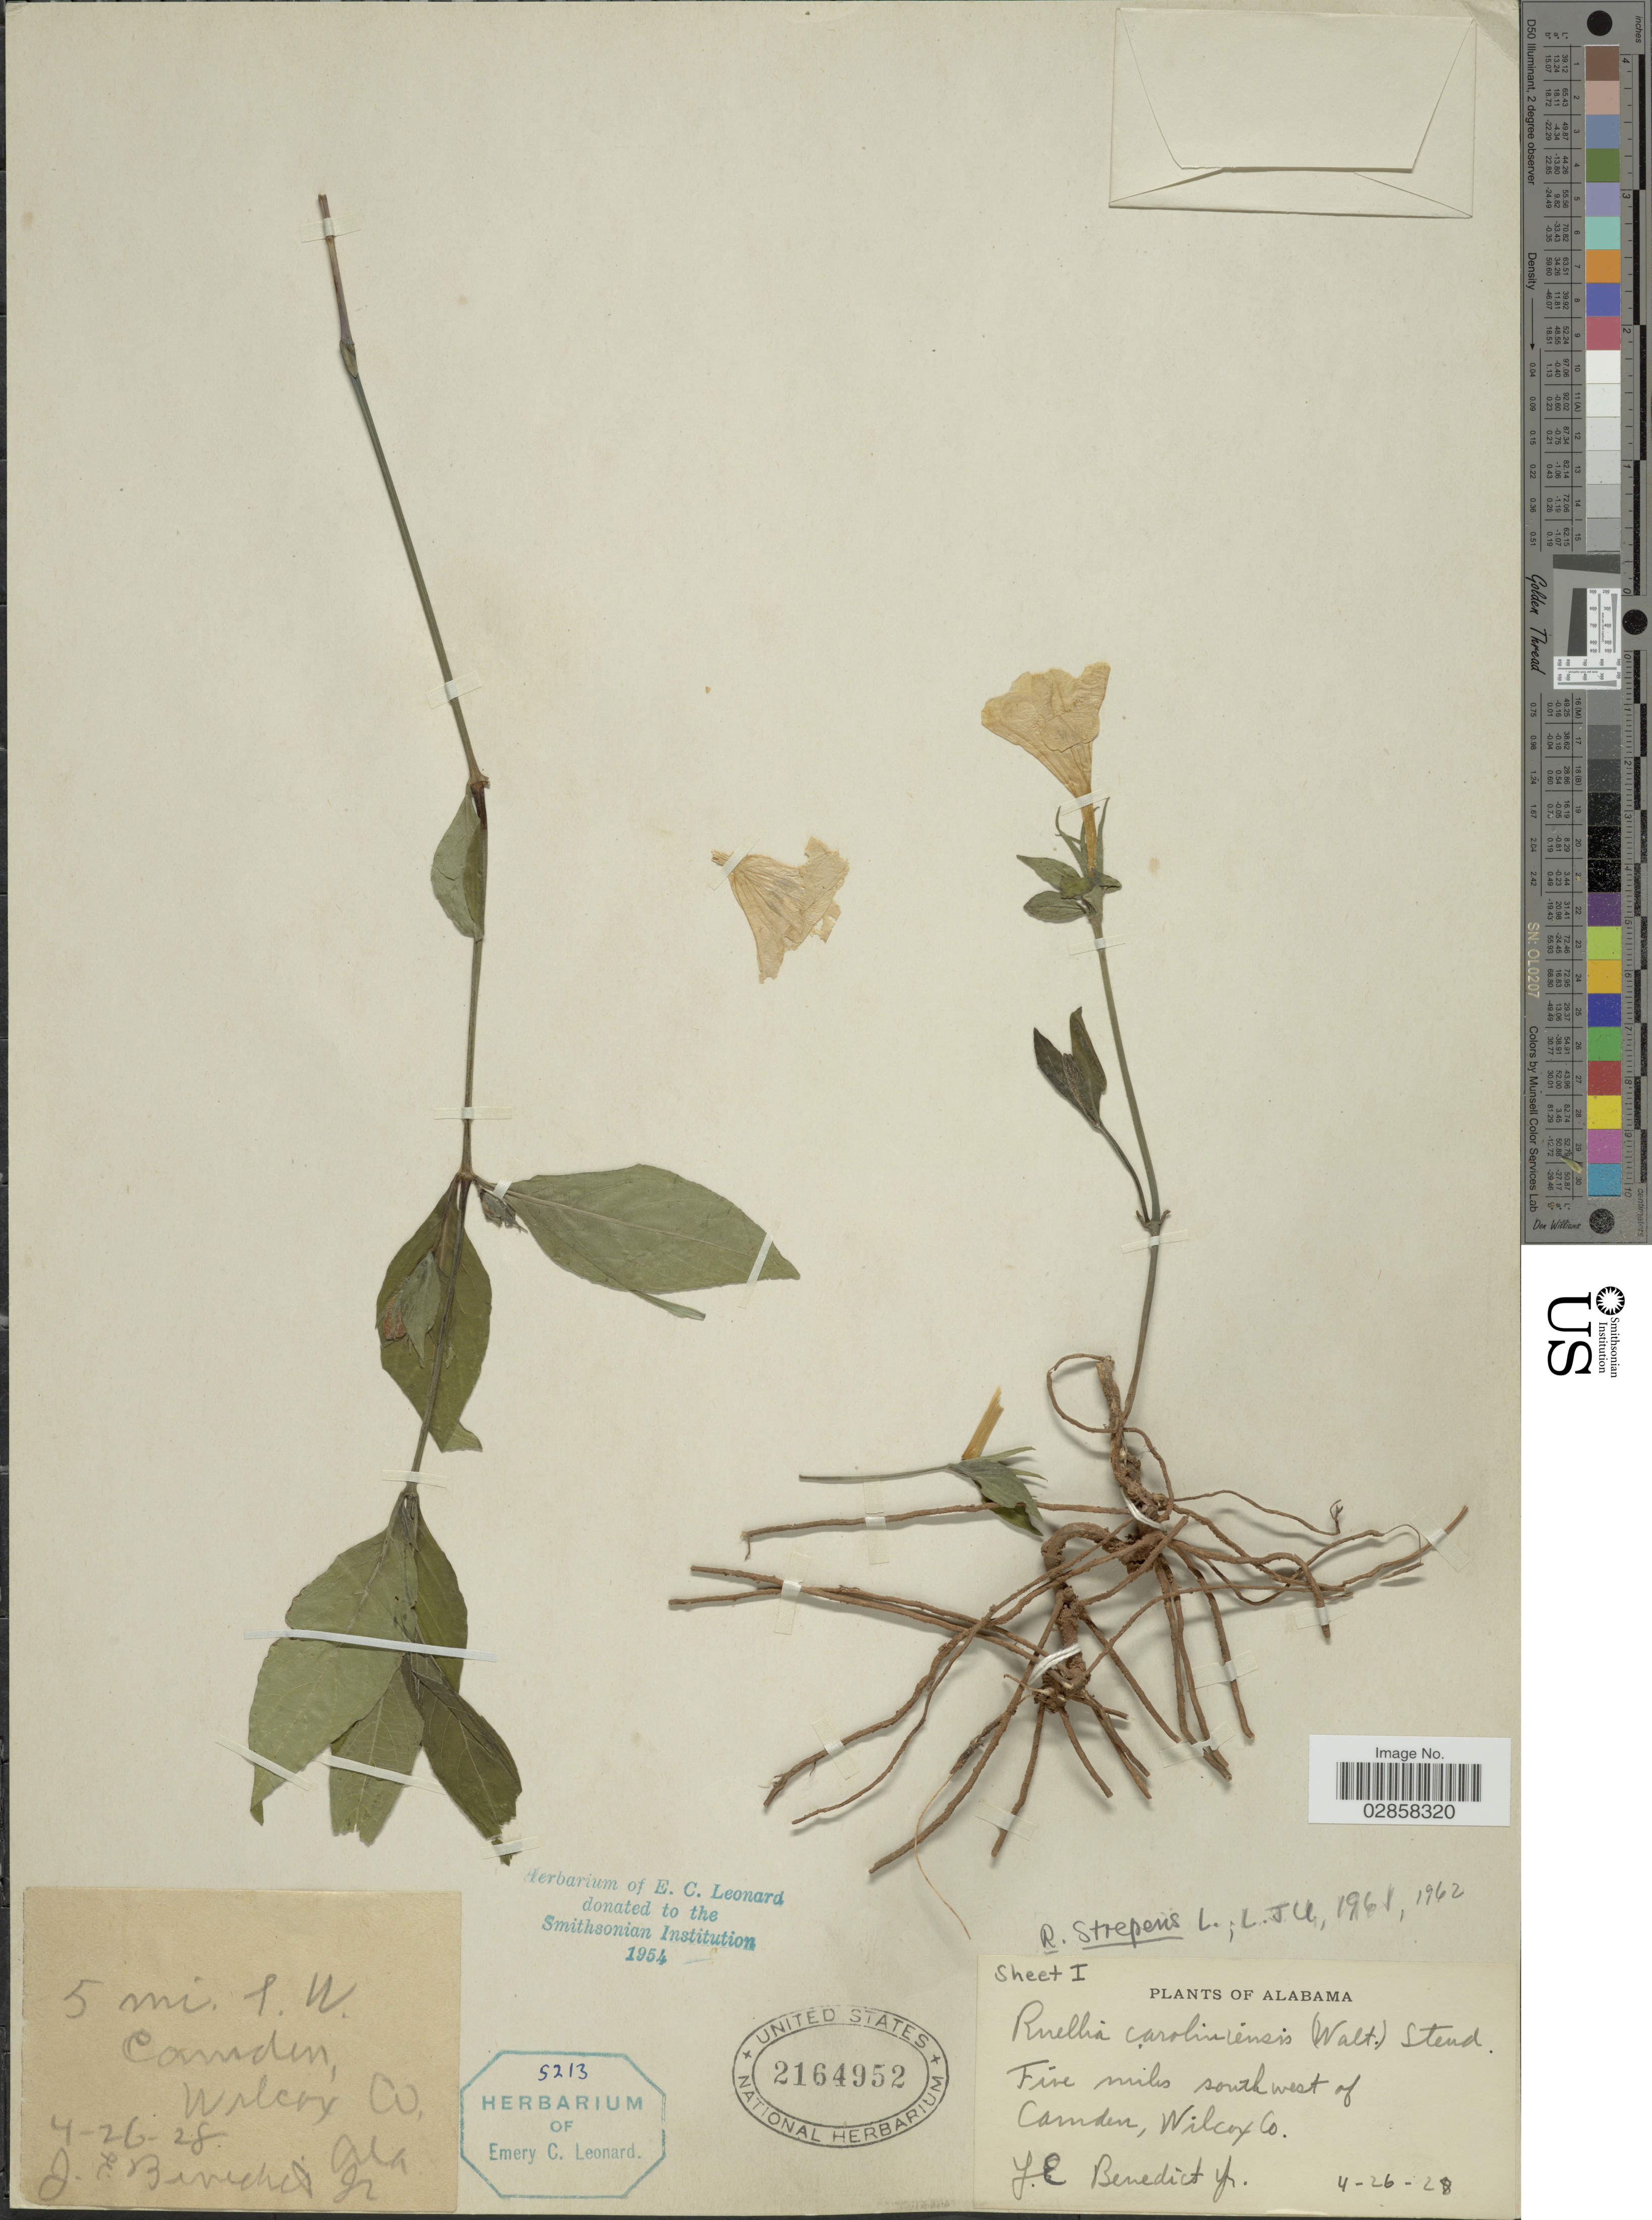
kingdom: Plantae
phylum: Tracheophyta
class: Magnoliopsida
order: Lamiales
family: Acanthaceae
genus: Ruellia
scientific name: Ruellia strepens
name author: L.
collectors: J. Benedict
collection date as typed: Transcribed d/m/y: 26/4/28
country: United States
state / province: Alabama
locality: Five miles southwest of Camden, Wilcox Co.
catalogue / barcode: US 2164952